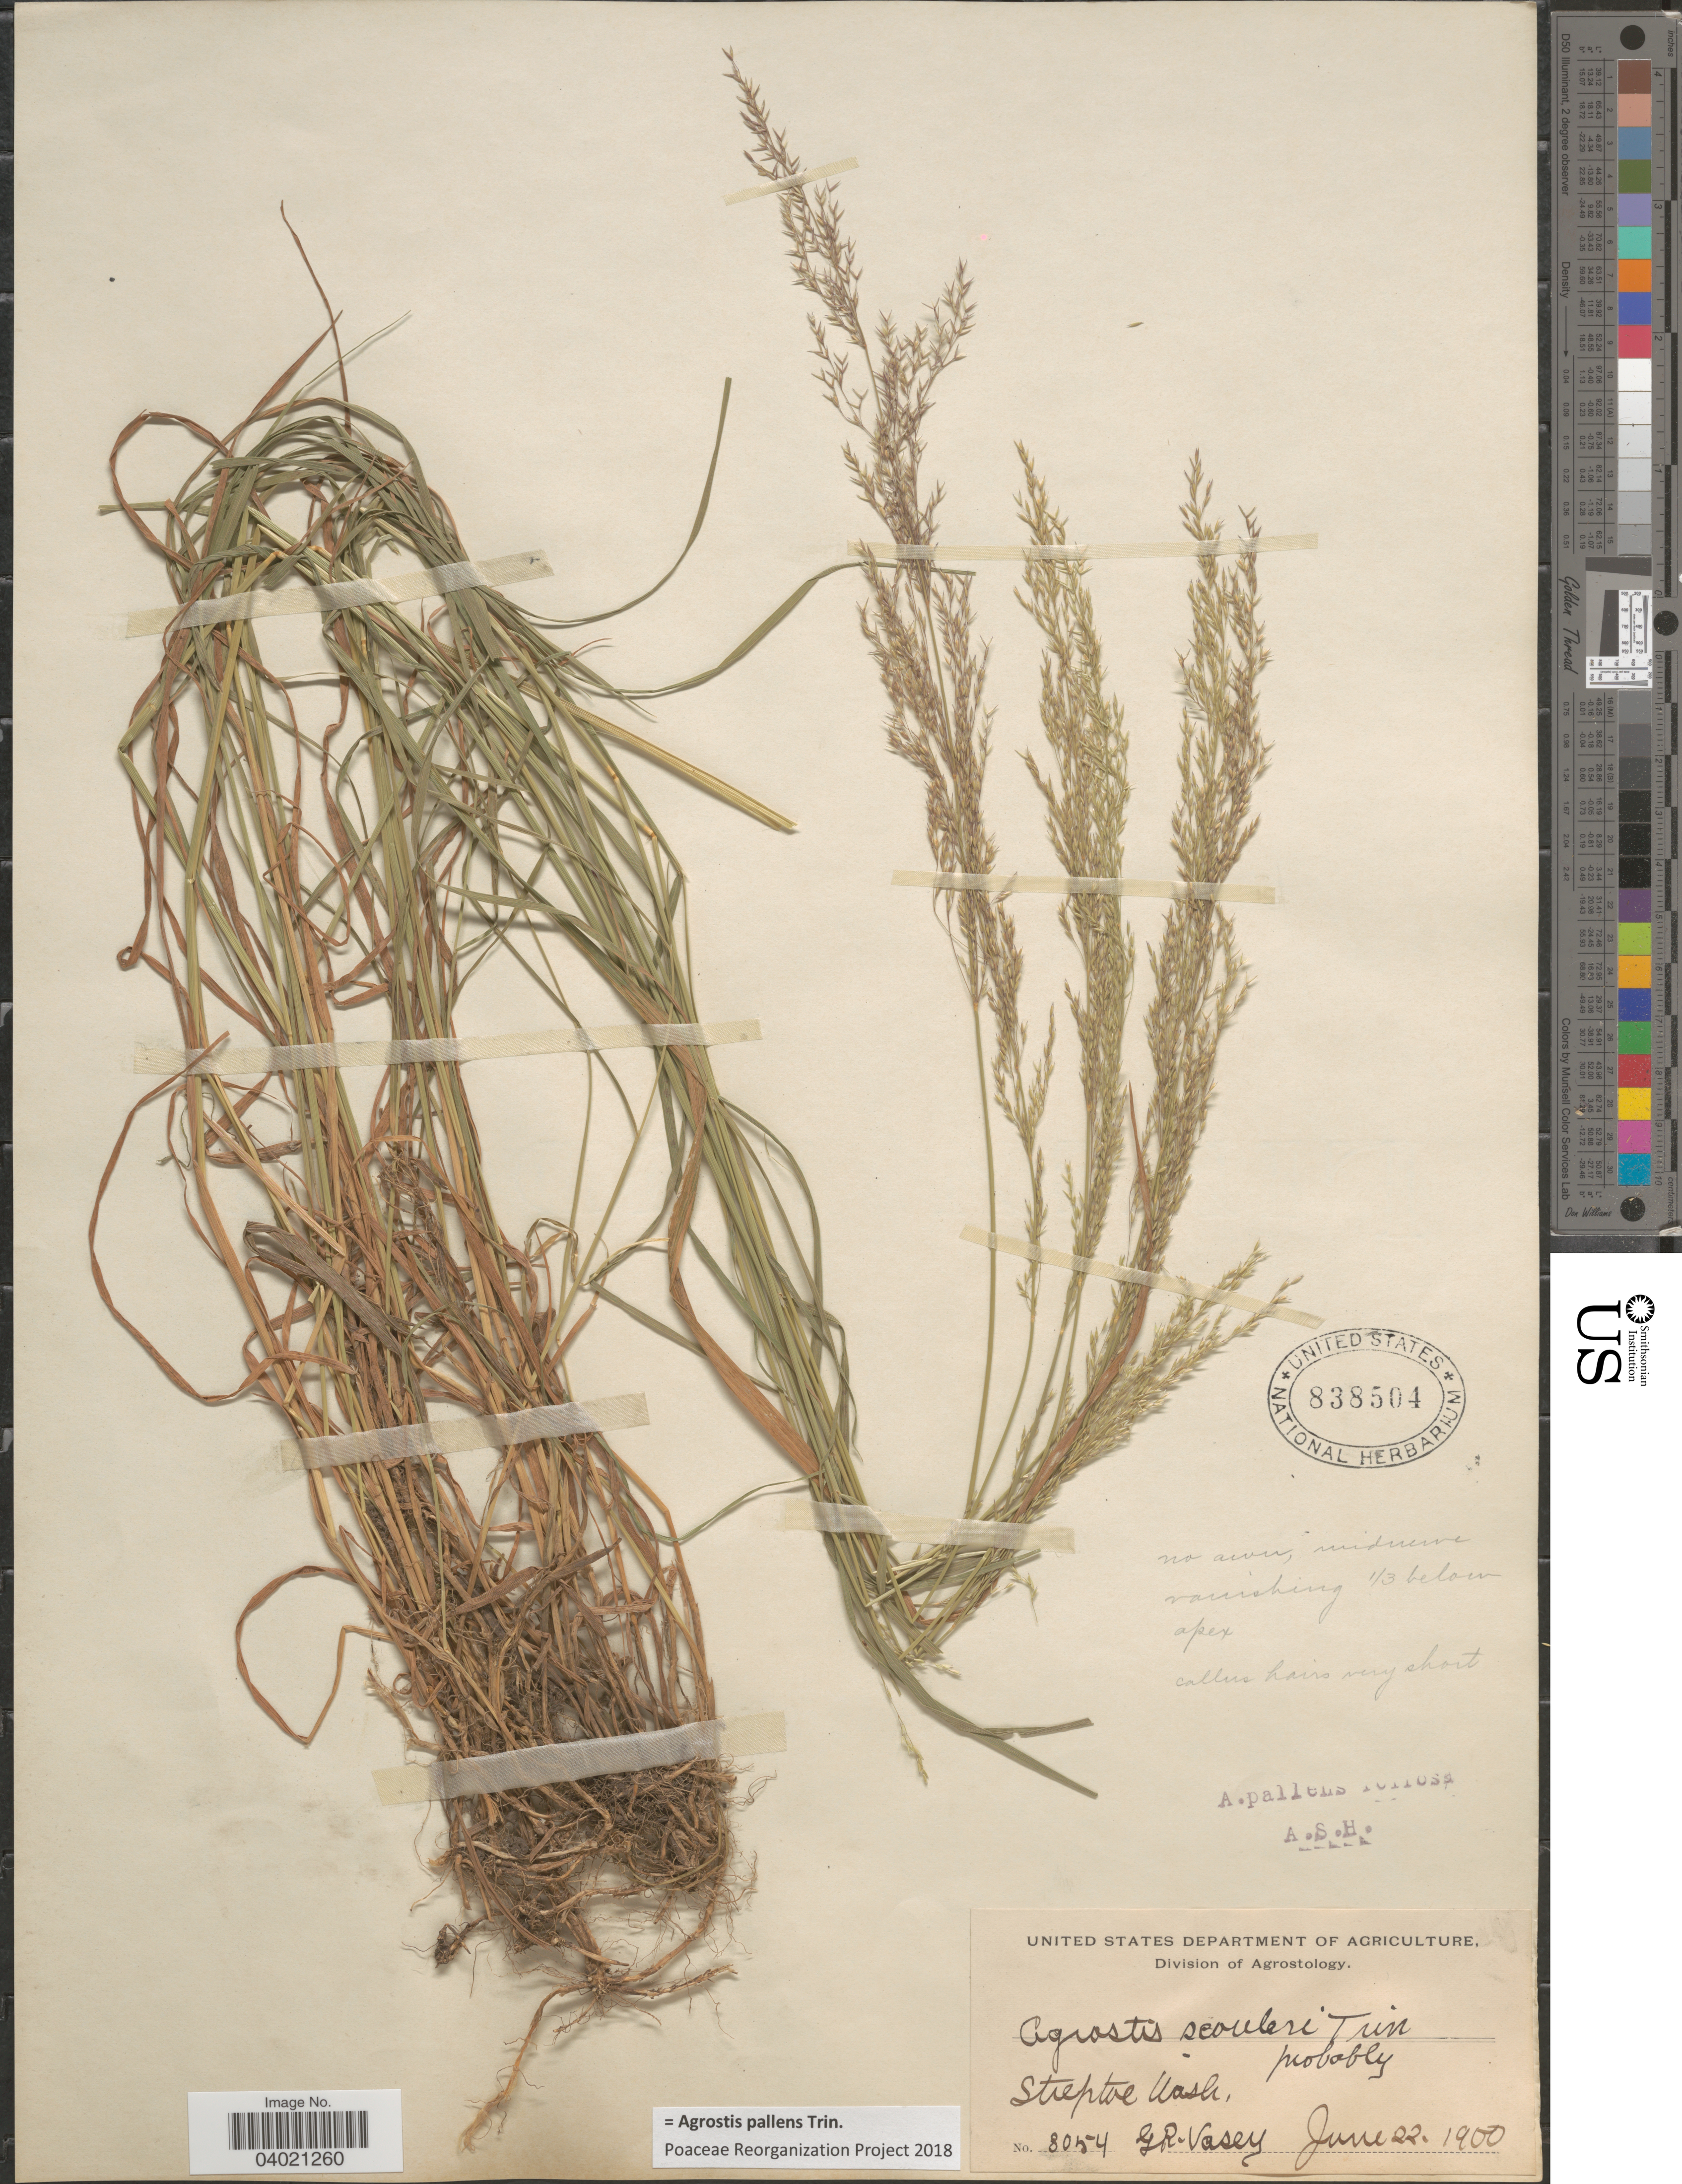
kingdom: Plantae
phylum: Tracheophyta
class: Liliopsida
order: Poales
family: Poaceae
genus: Agrostis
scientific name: Agrostis pallens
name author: Trin.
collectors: G. R. Vasey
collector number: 8054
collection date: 1900-06-22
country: United States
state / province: Washington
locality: Steptoe.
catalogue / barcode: US 838504